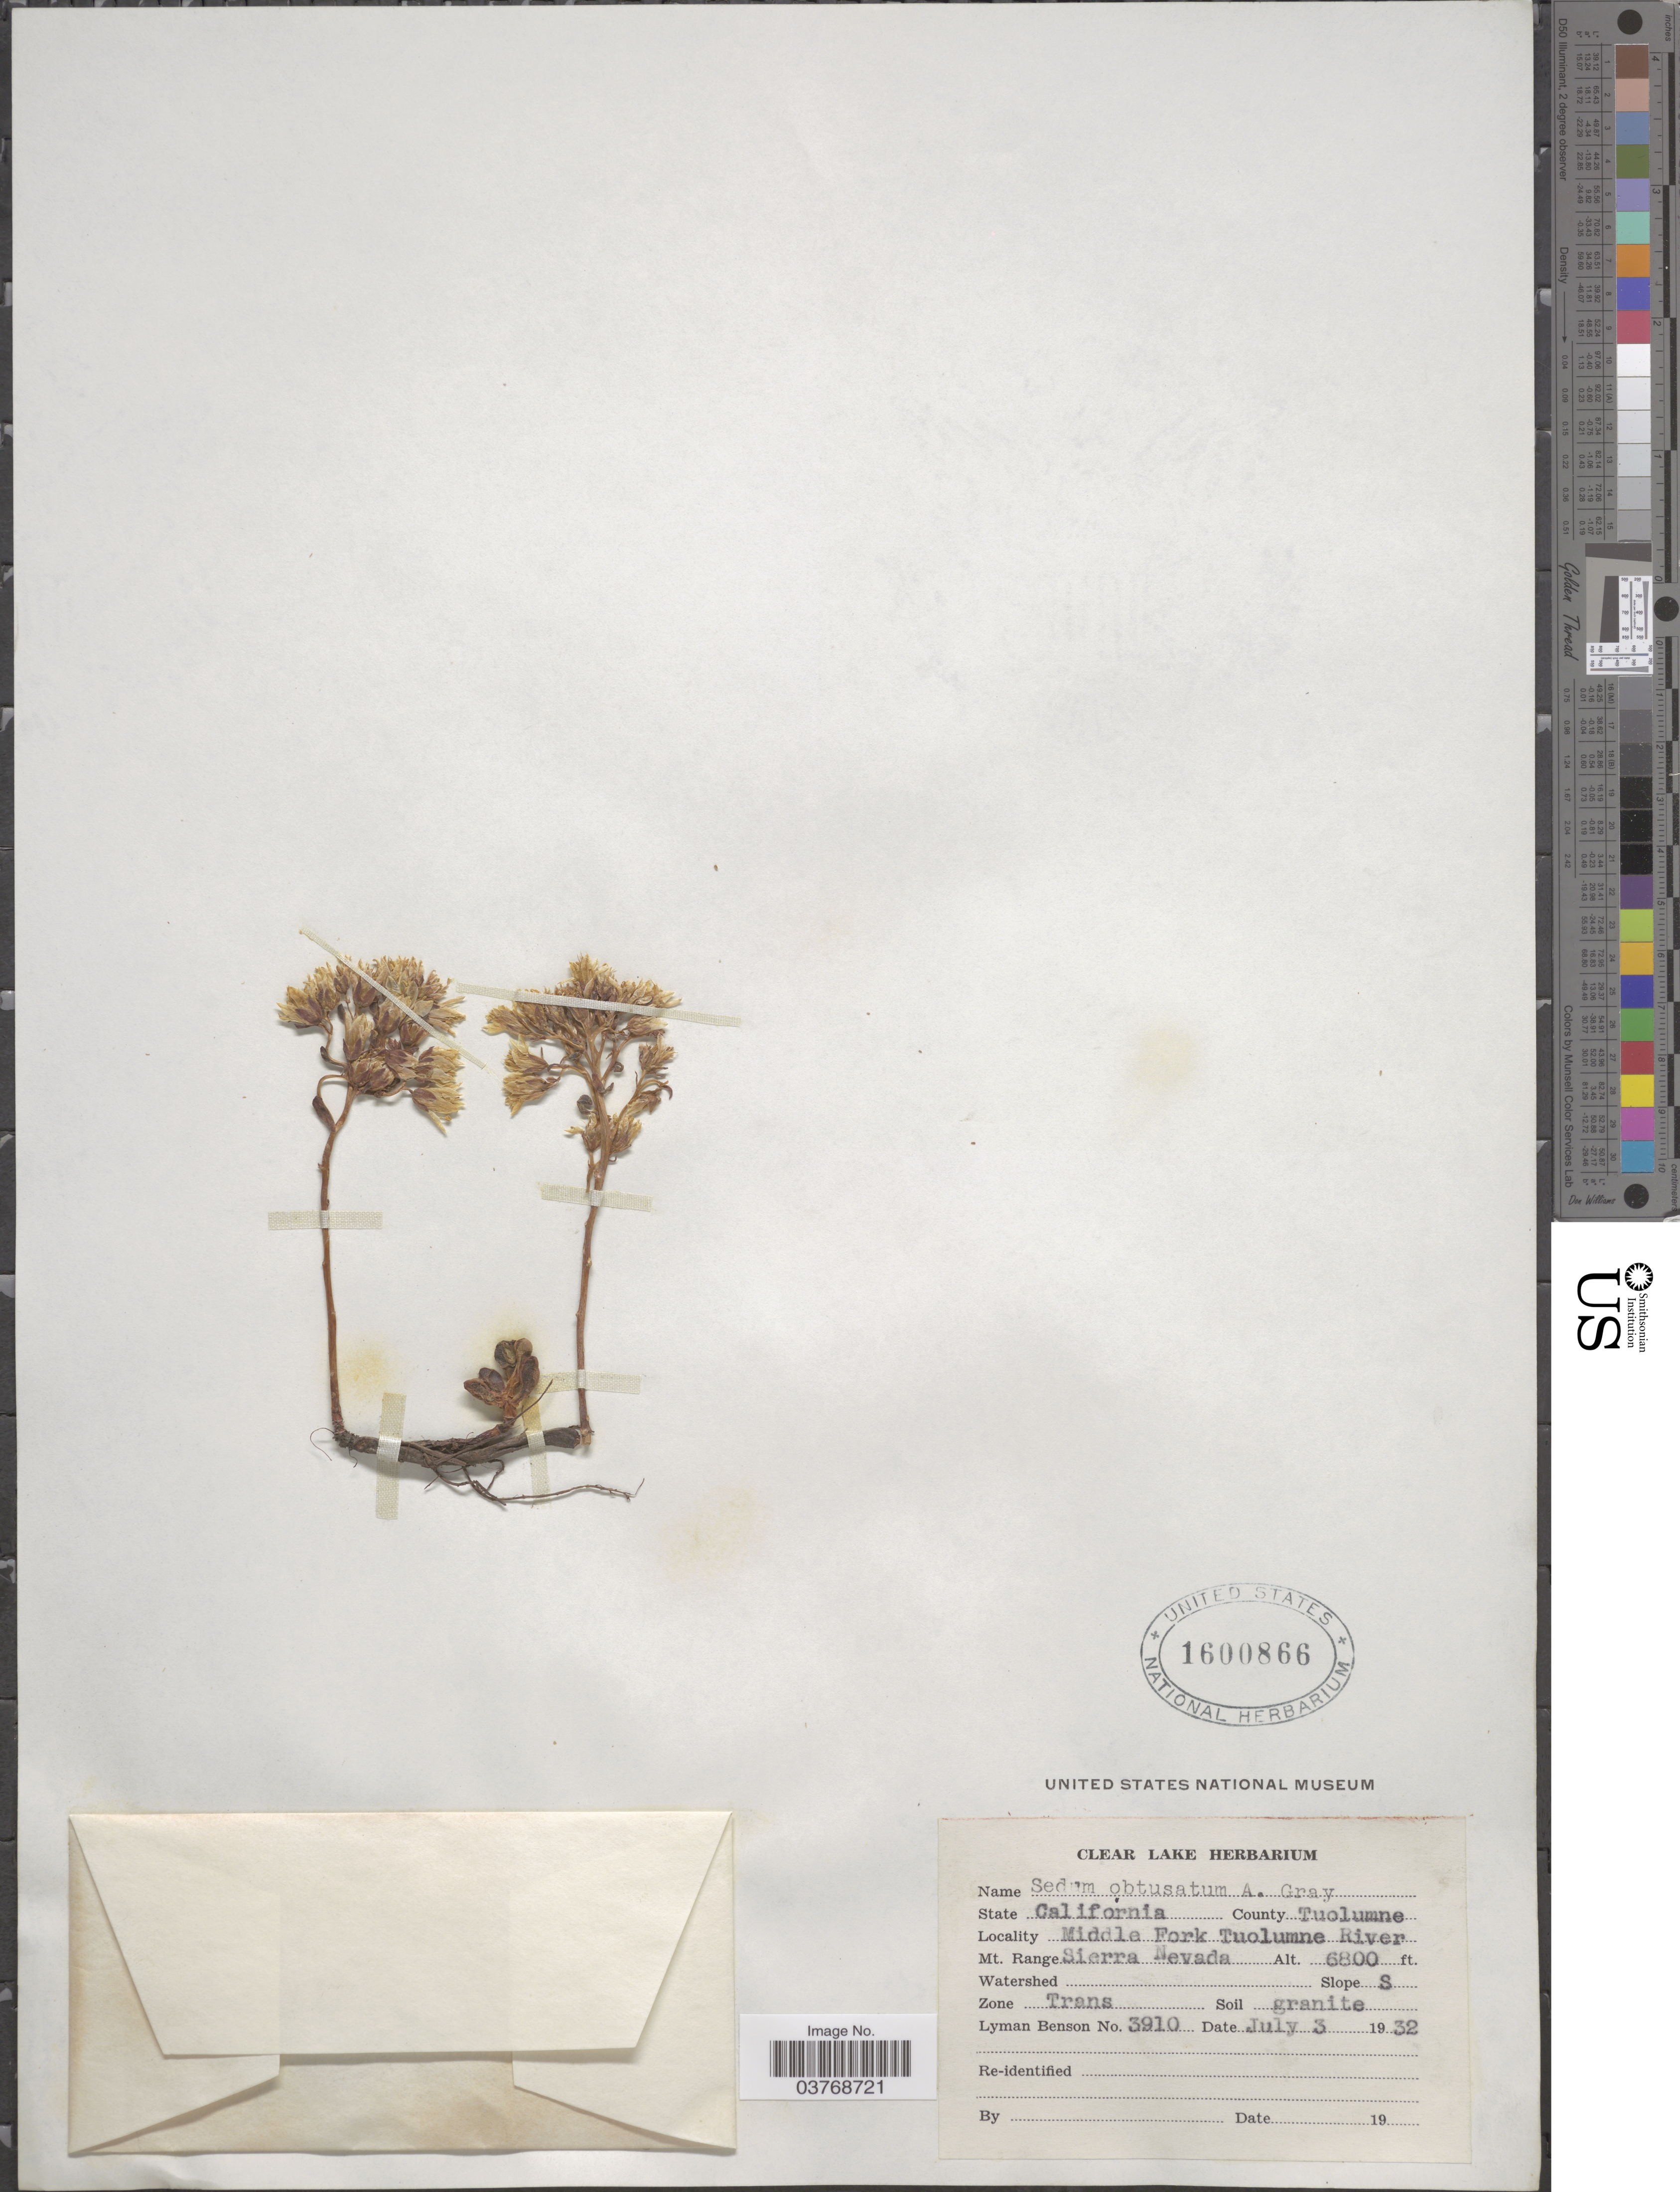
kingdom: Plantae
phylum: Tracheophyta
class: Magnoliopsida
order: Saxifragales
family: Crassulaceae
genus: Sedum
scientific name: Sedum obtusatum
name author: A. Gray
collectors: L. D. Benson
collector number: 3910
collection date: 1932-07-03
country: United States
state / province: California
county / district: Tuolumne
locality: County Tuolumne. Middle Fork Tuolumne River. Mt. Range Sierra Nevada. Slope S. Zone Trans.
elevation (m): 2073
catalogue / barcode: US 1600866